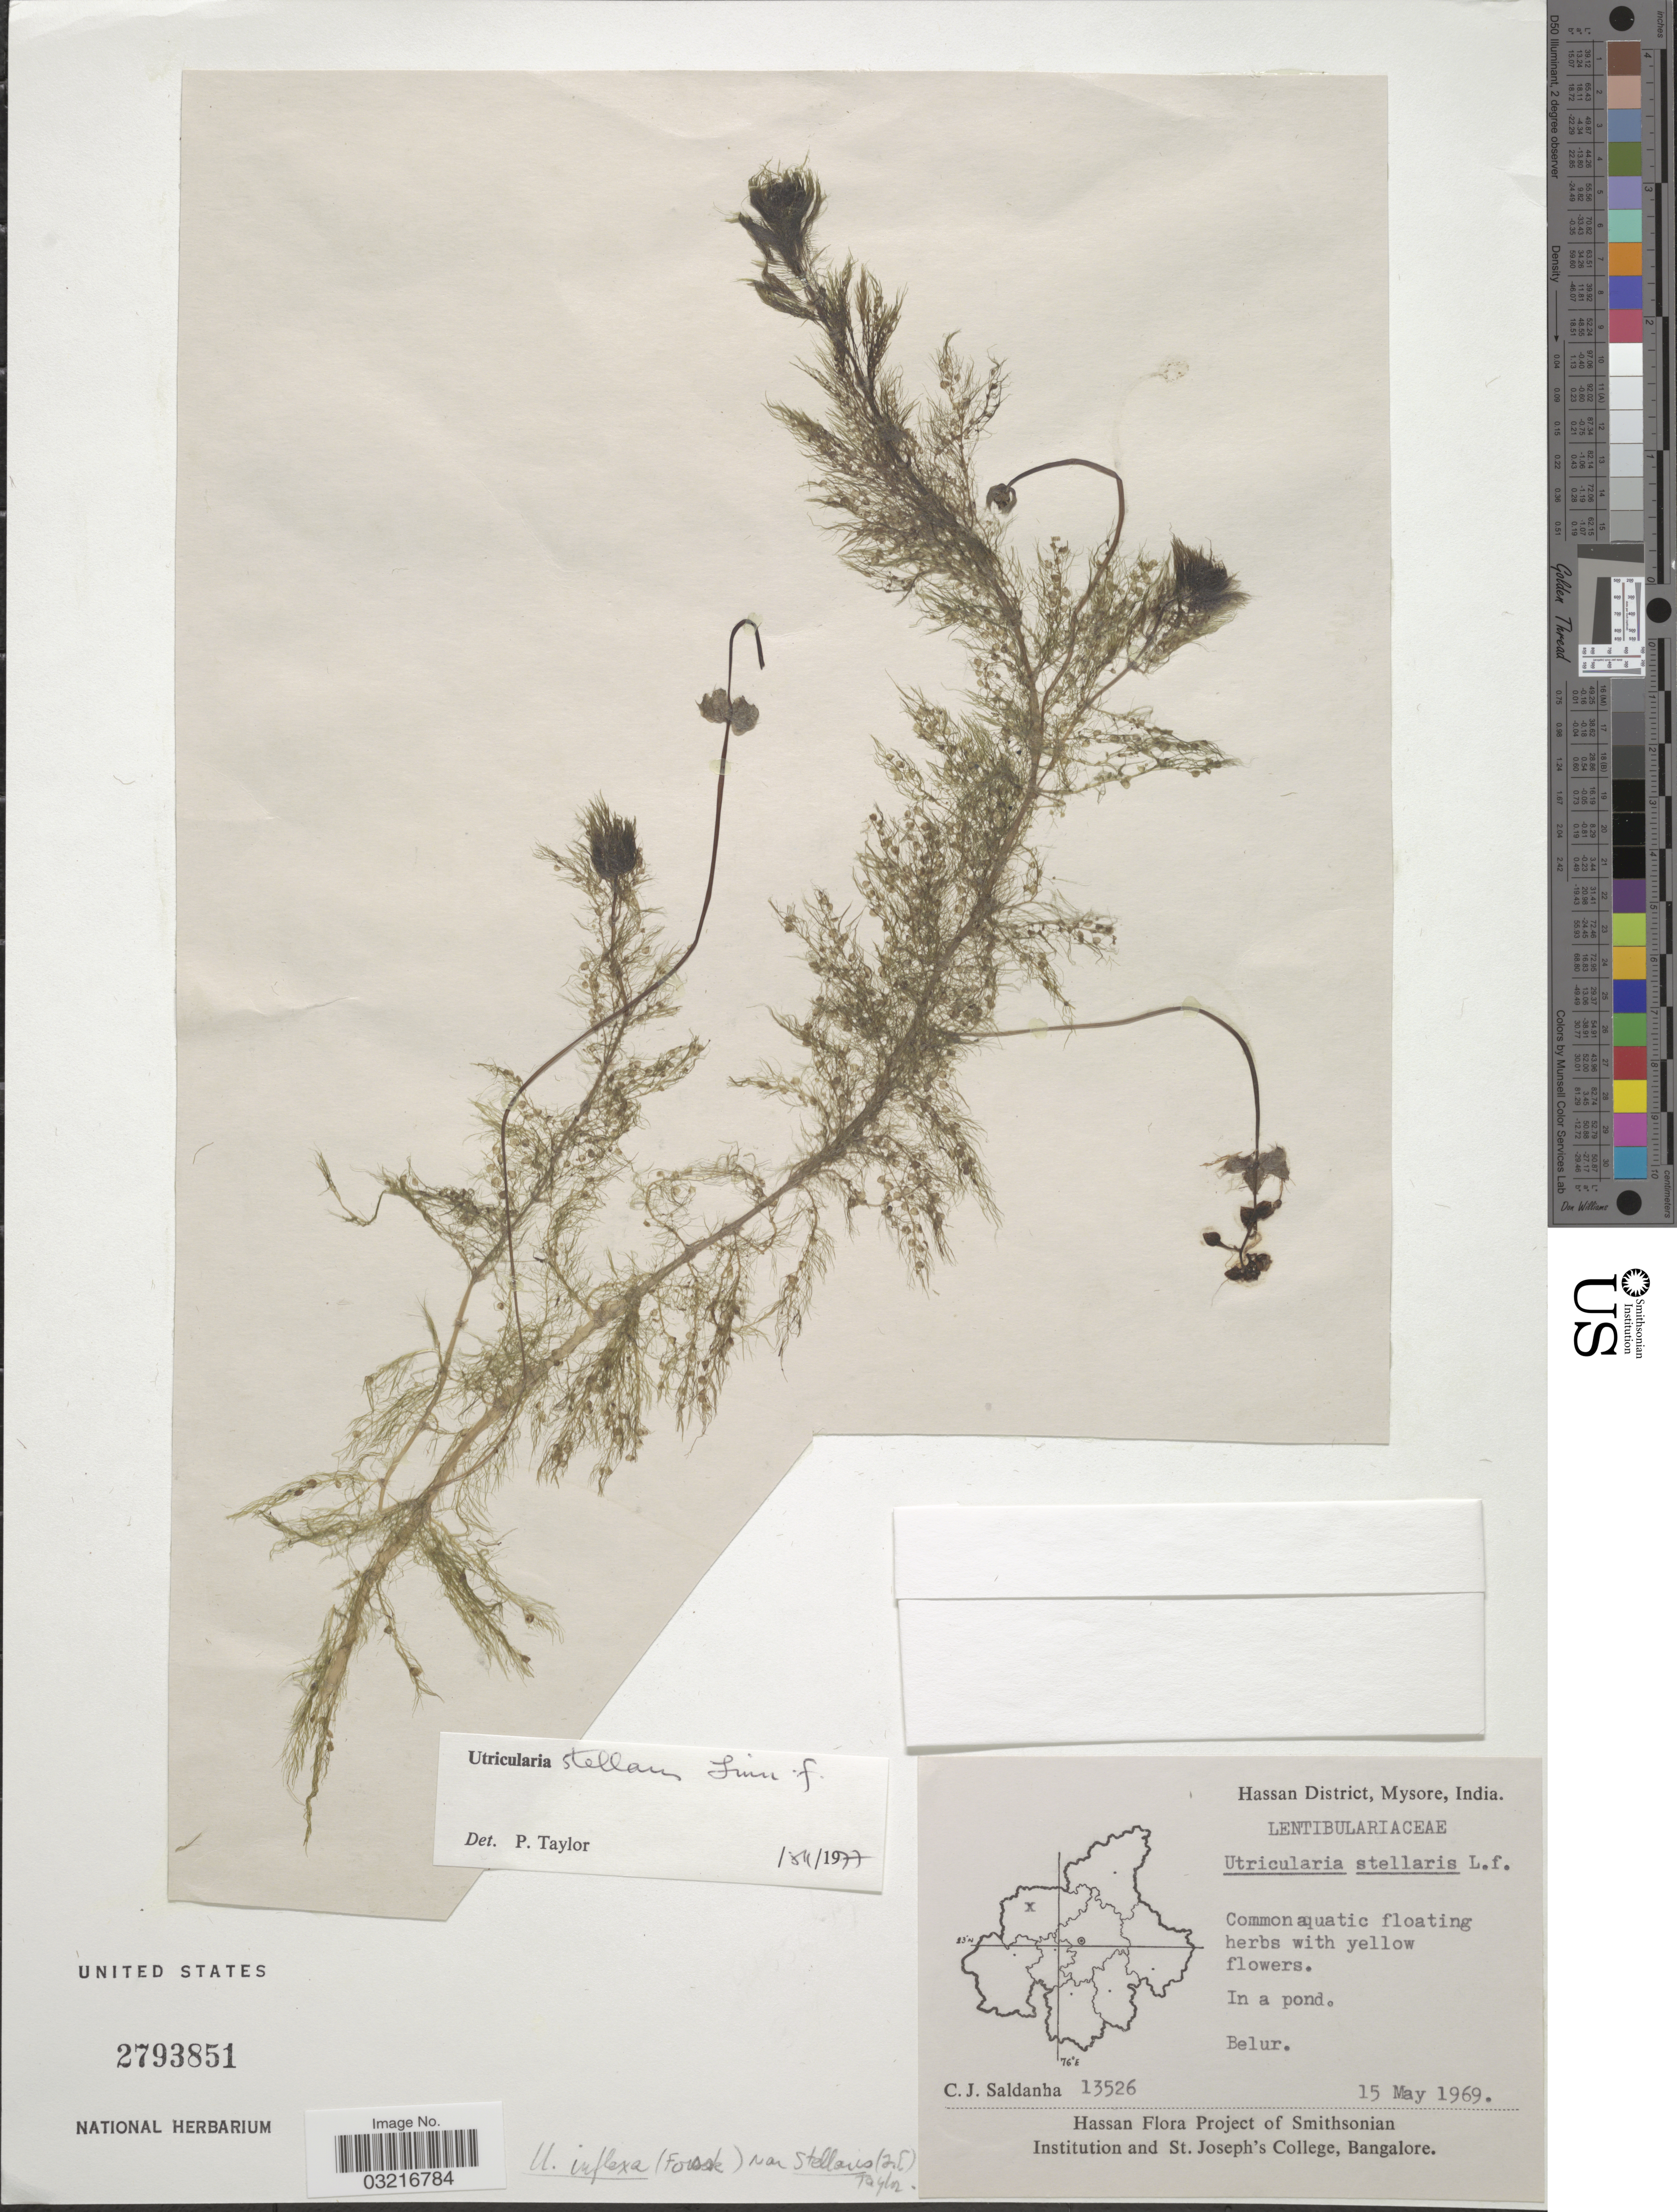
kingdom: Plantae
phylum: Tracheophyta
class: Magnoliopsida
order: Lamiales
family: Lentibulariaceae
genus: Utricularia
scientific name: Utricularia inflexa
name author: Forssk.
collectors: C. J. Saldanha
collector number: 13526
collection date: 1969-05-15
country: India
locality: Hassan District, Mysore, Belur.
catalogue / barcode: US 2793851